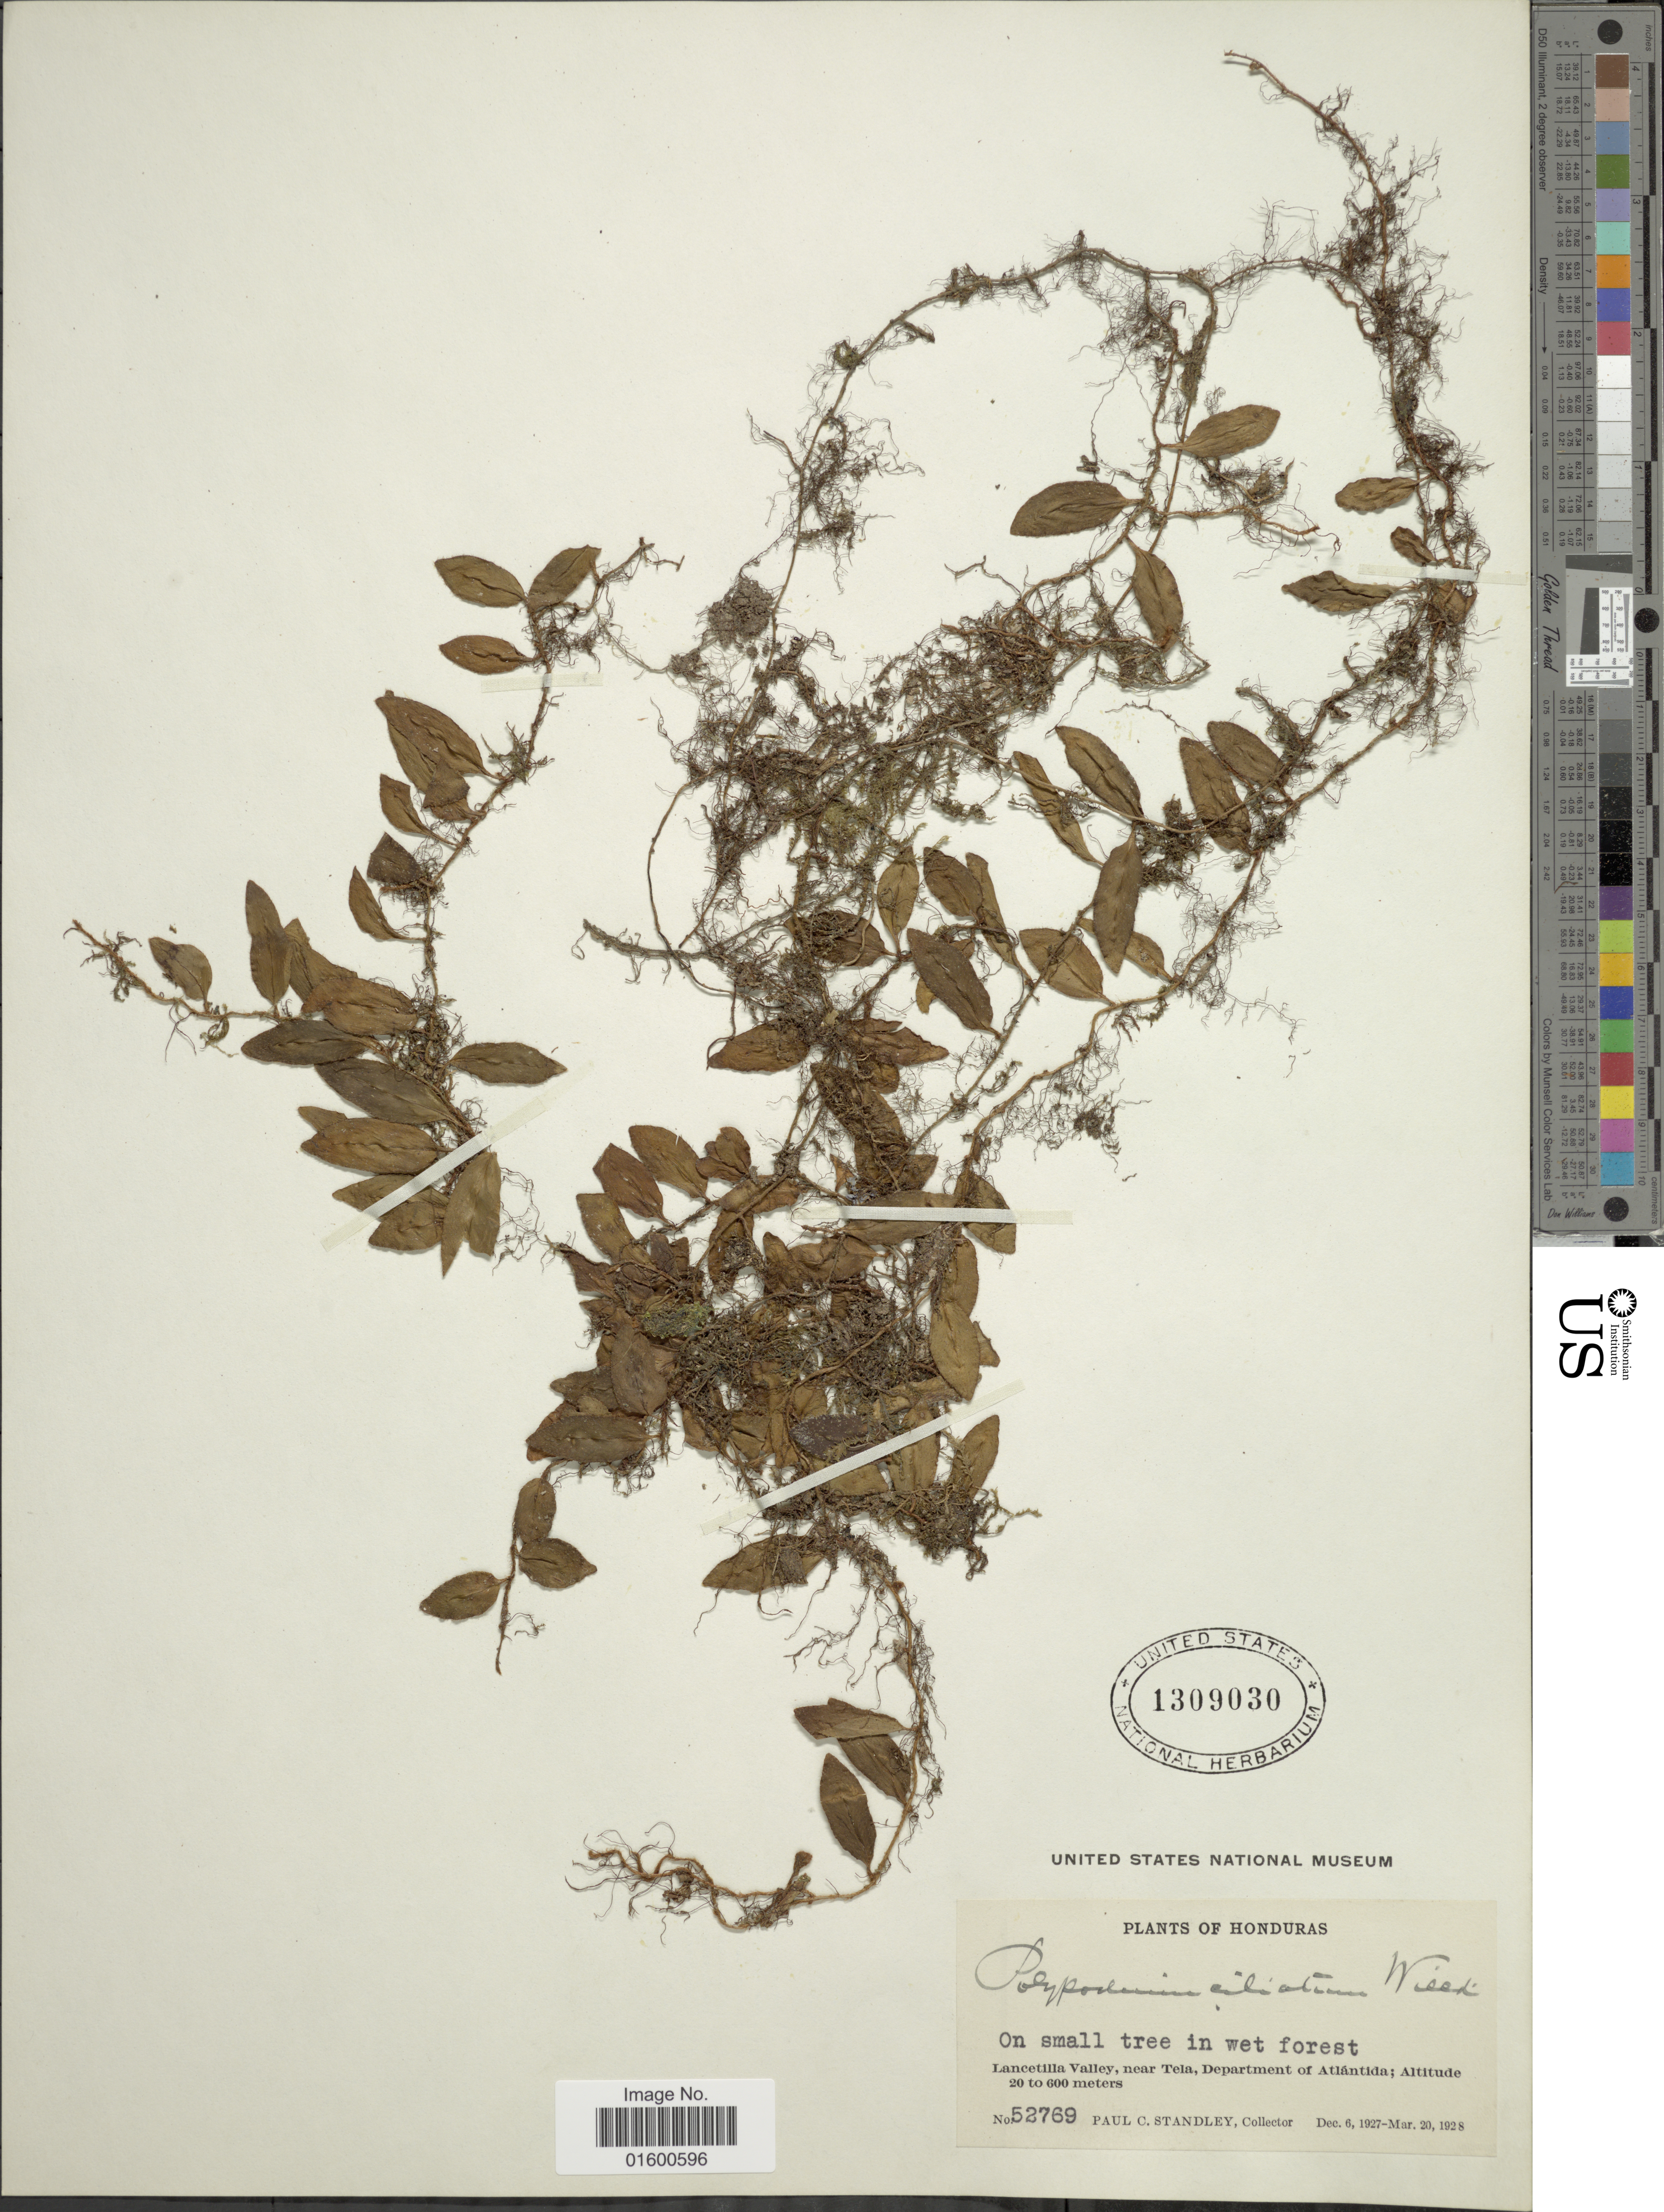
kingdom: Plantae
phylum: Tracheophyta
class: Polypodiopsida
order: Polypodiales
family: Polypodiaceae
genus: Microgramma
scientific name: Microgramma reptans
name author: (Cav.) A.R. Sm.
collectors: P. C. Standley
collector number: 52769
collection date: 1927-12-06/1928-03-20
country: Honduras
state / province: Atlántida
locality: Lancetilla Valley, near Tela, Department of Atlantida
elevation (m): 20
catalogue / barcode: US 1309030